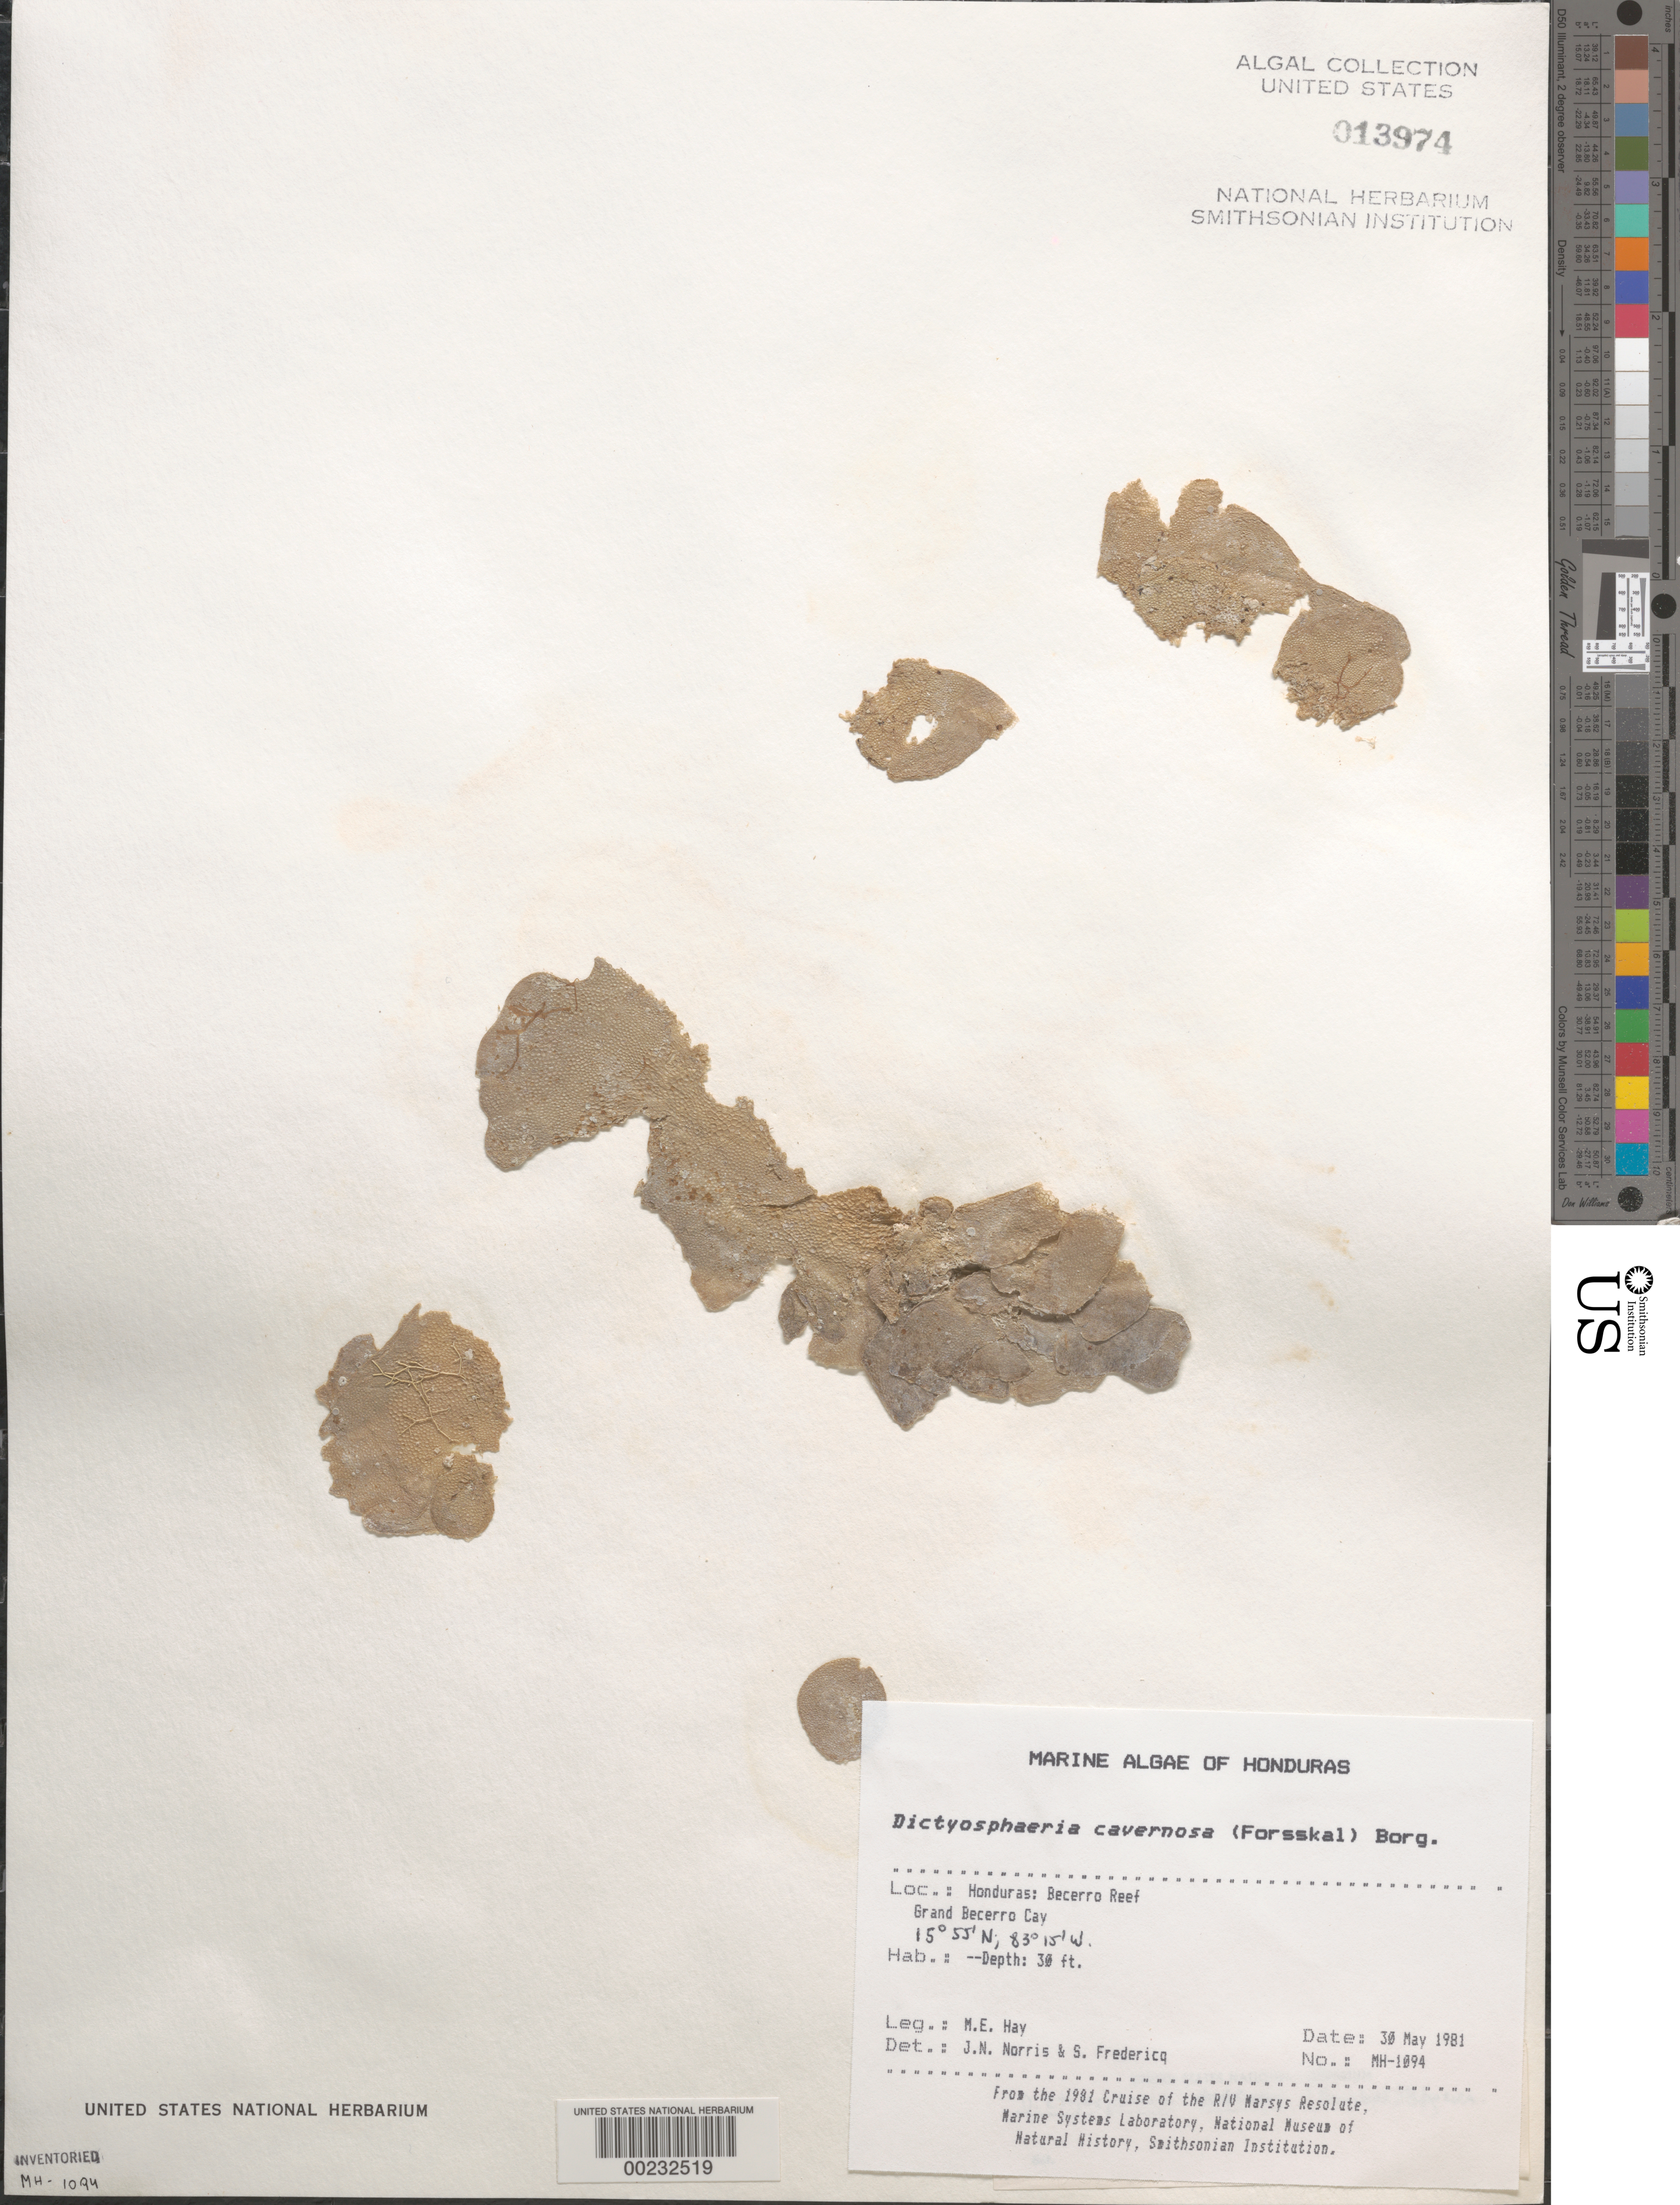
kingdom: Plantae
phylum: Chlorophyta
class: Ulvophyceae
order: Siphonocladales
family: Siphonocladaceae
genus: Dictyosphaeria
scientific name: Dictyosphaeria cavernosa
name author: (Forssk.) Børgesen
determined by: Norris, J. N.; Fredericq, S.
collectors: M. E. Hay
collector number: MEH-1094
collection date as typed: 30 May 1981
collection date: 1981-05-30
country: Honduras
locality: Becerro reef, grand becerro cay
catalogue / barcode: US 13974